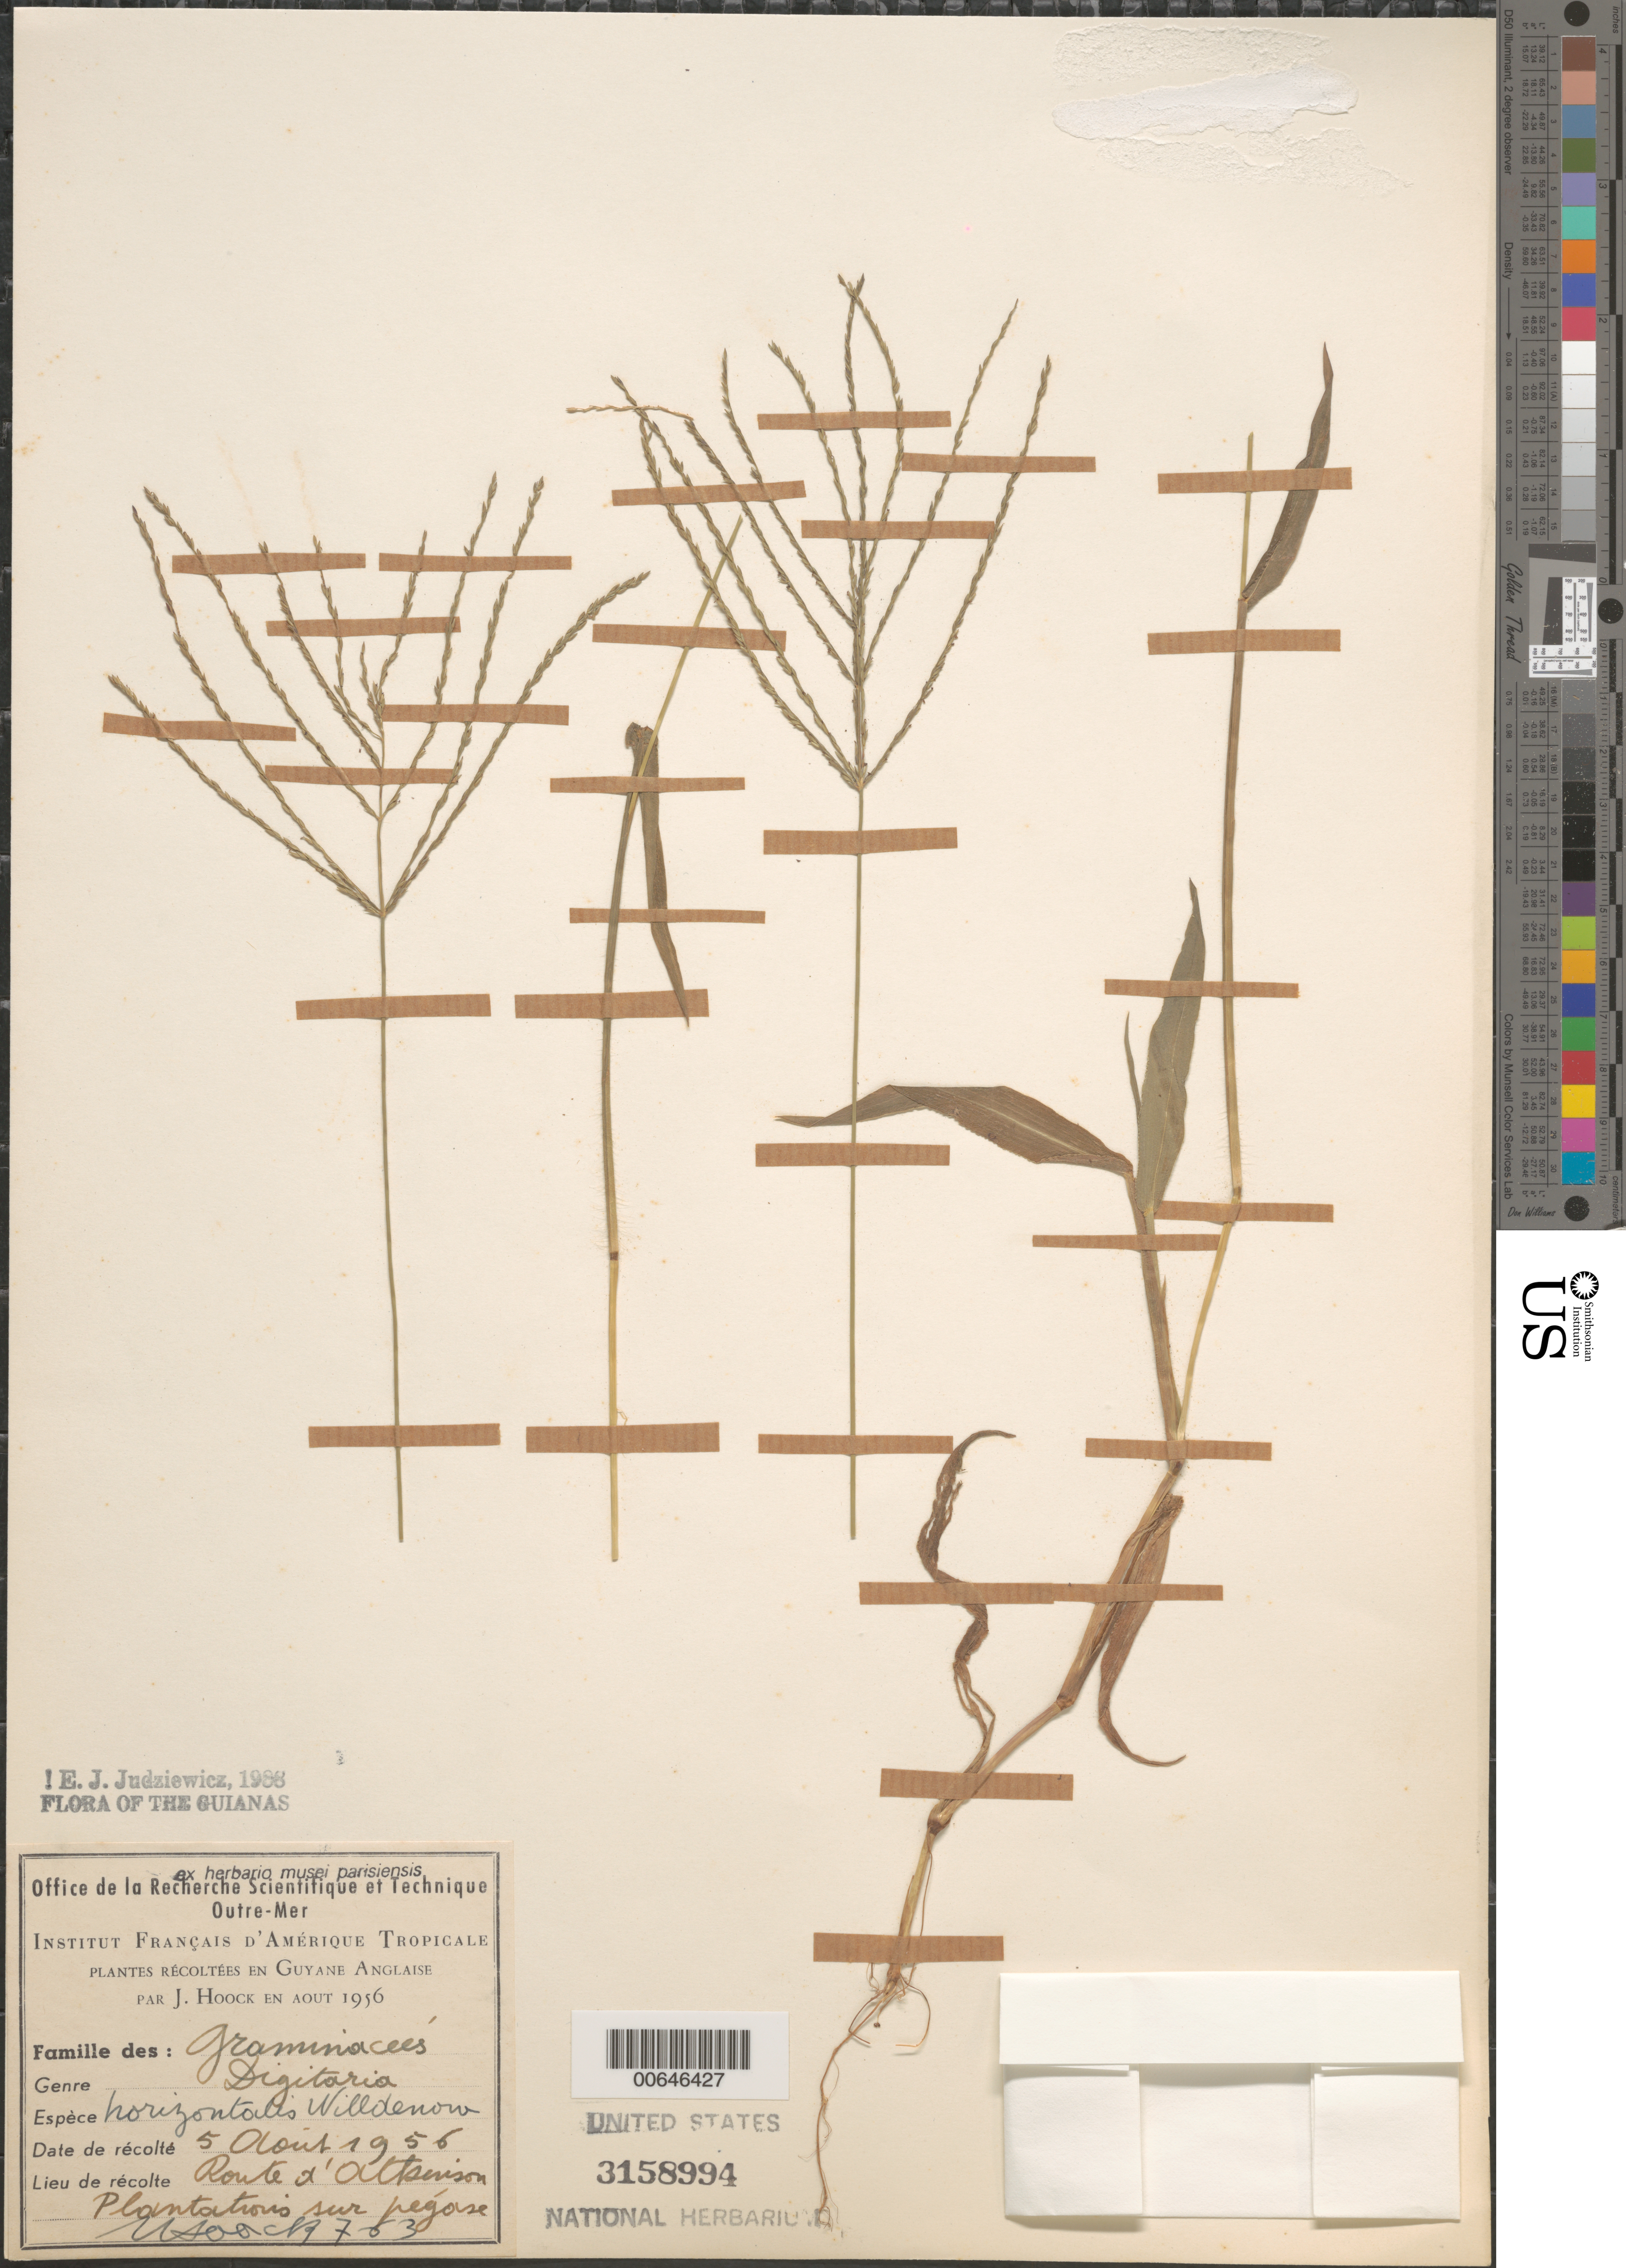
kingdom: Plantae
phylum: Tracheophyta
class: Liliopsida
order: Poales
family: Poaceae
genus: Digitaria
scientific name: Digitaria horizontalis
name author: Willd.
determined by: Judziewicz, E. J.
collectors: J. Hoock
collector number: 763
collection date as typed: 5-Aug-56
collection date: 1956-08-05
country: Guyana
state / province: Demerara-Mahaica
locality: Route d'Atkinson, plantations sur pégase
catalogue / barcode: US 3158994